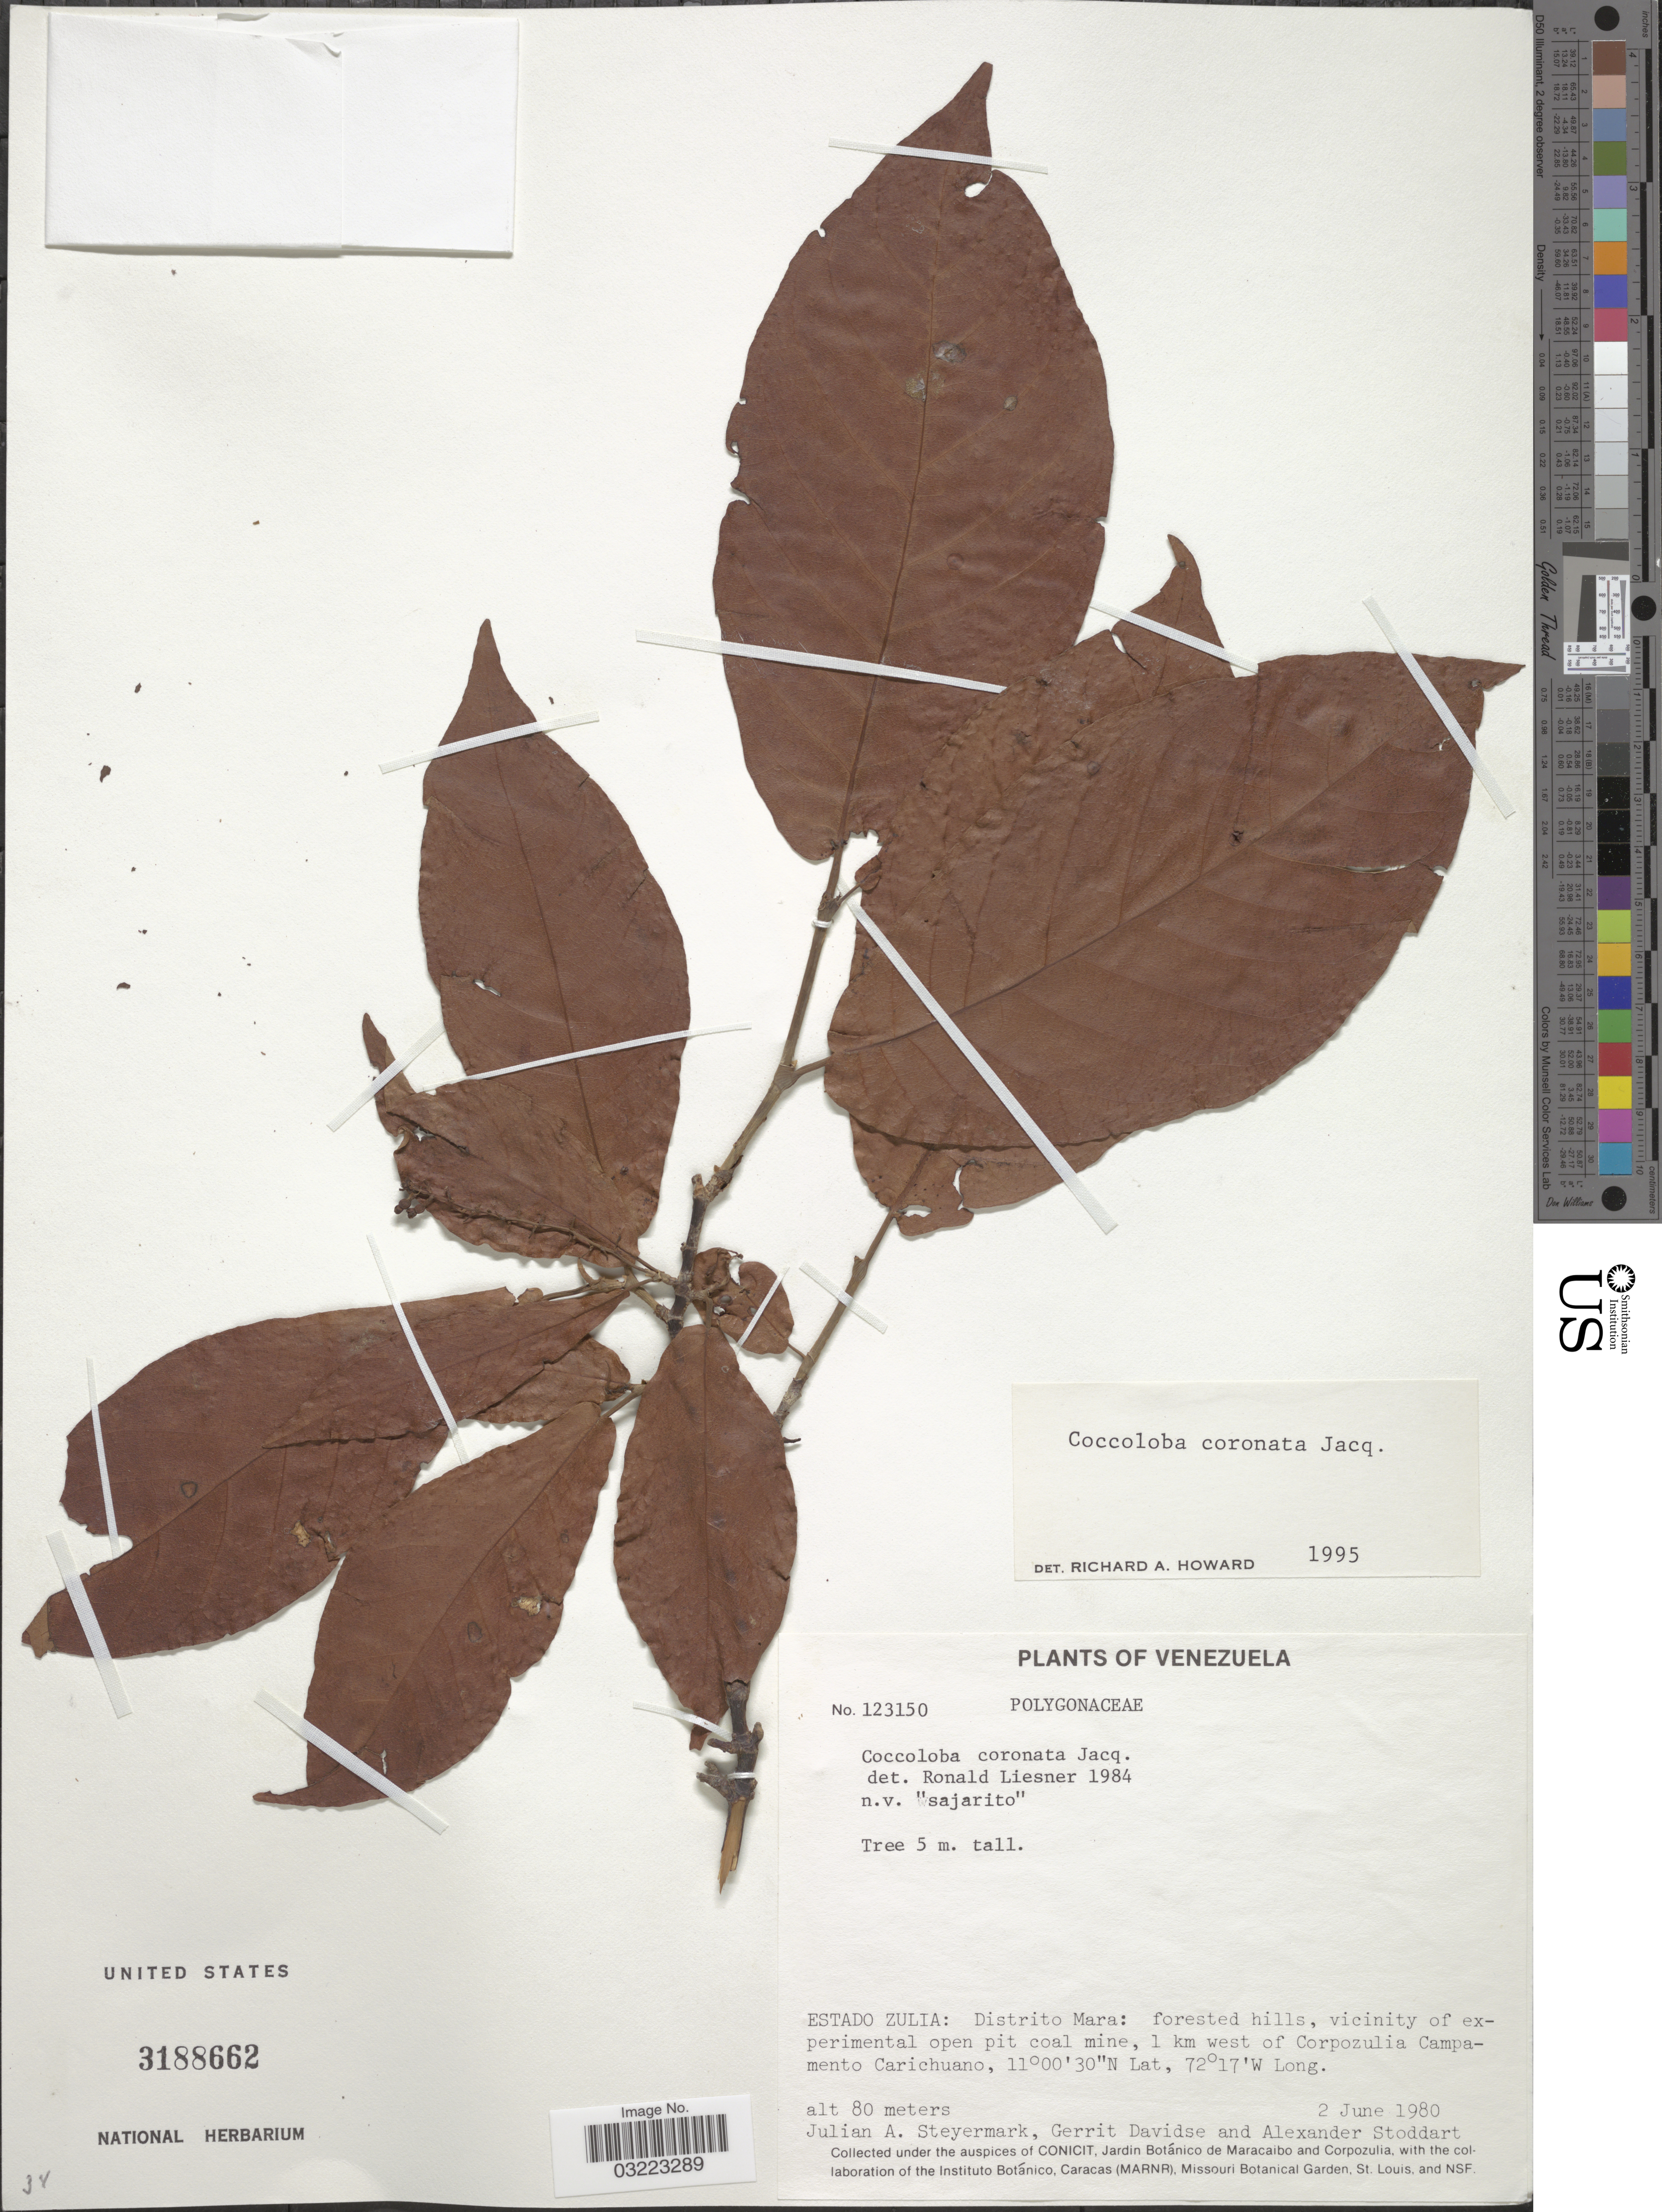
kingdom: Plantae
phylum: Tracheophyta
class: Magnoliopsida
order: Caryophyllales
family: Polygonaceae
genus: Coccoloba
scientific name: Coccoloba coronata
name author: Jacq.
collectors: J. Steyermark, G. Davidse & A. Stoddart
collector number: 123150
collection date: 1980-06-02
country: Venezuela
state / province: Zulia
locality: Distrito Mara: 1 km west of Corpozulia Campamento Carichuano.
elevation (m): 80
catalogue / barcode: US 3188662